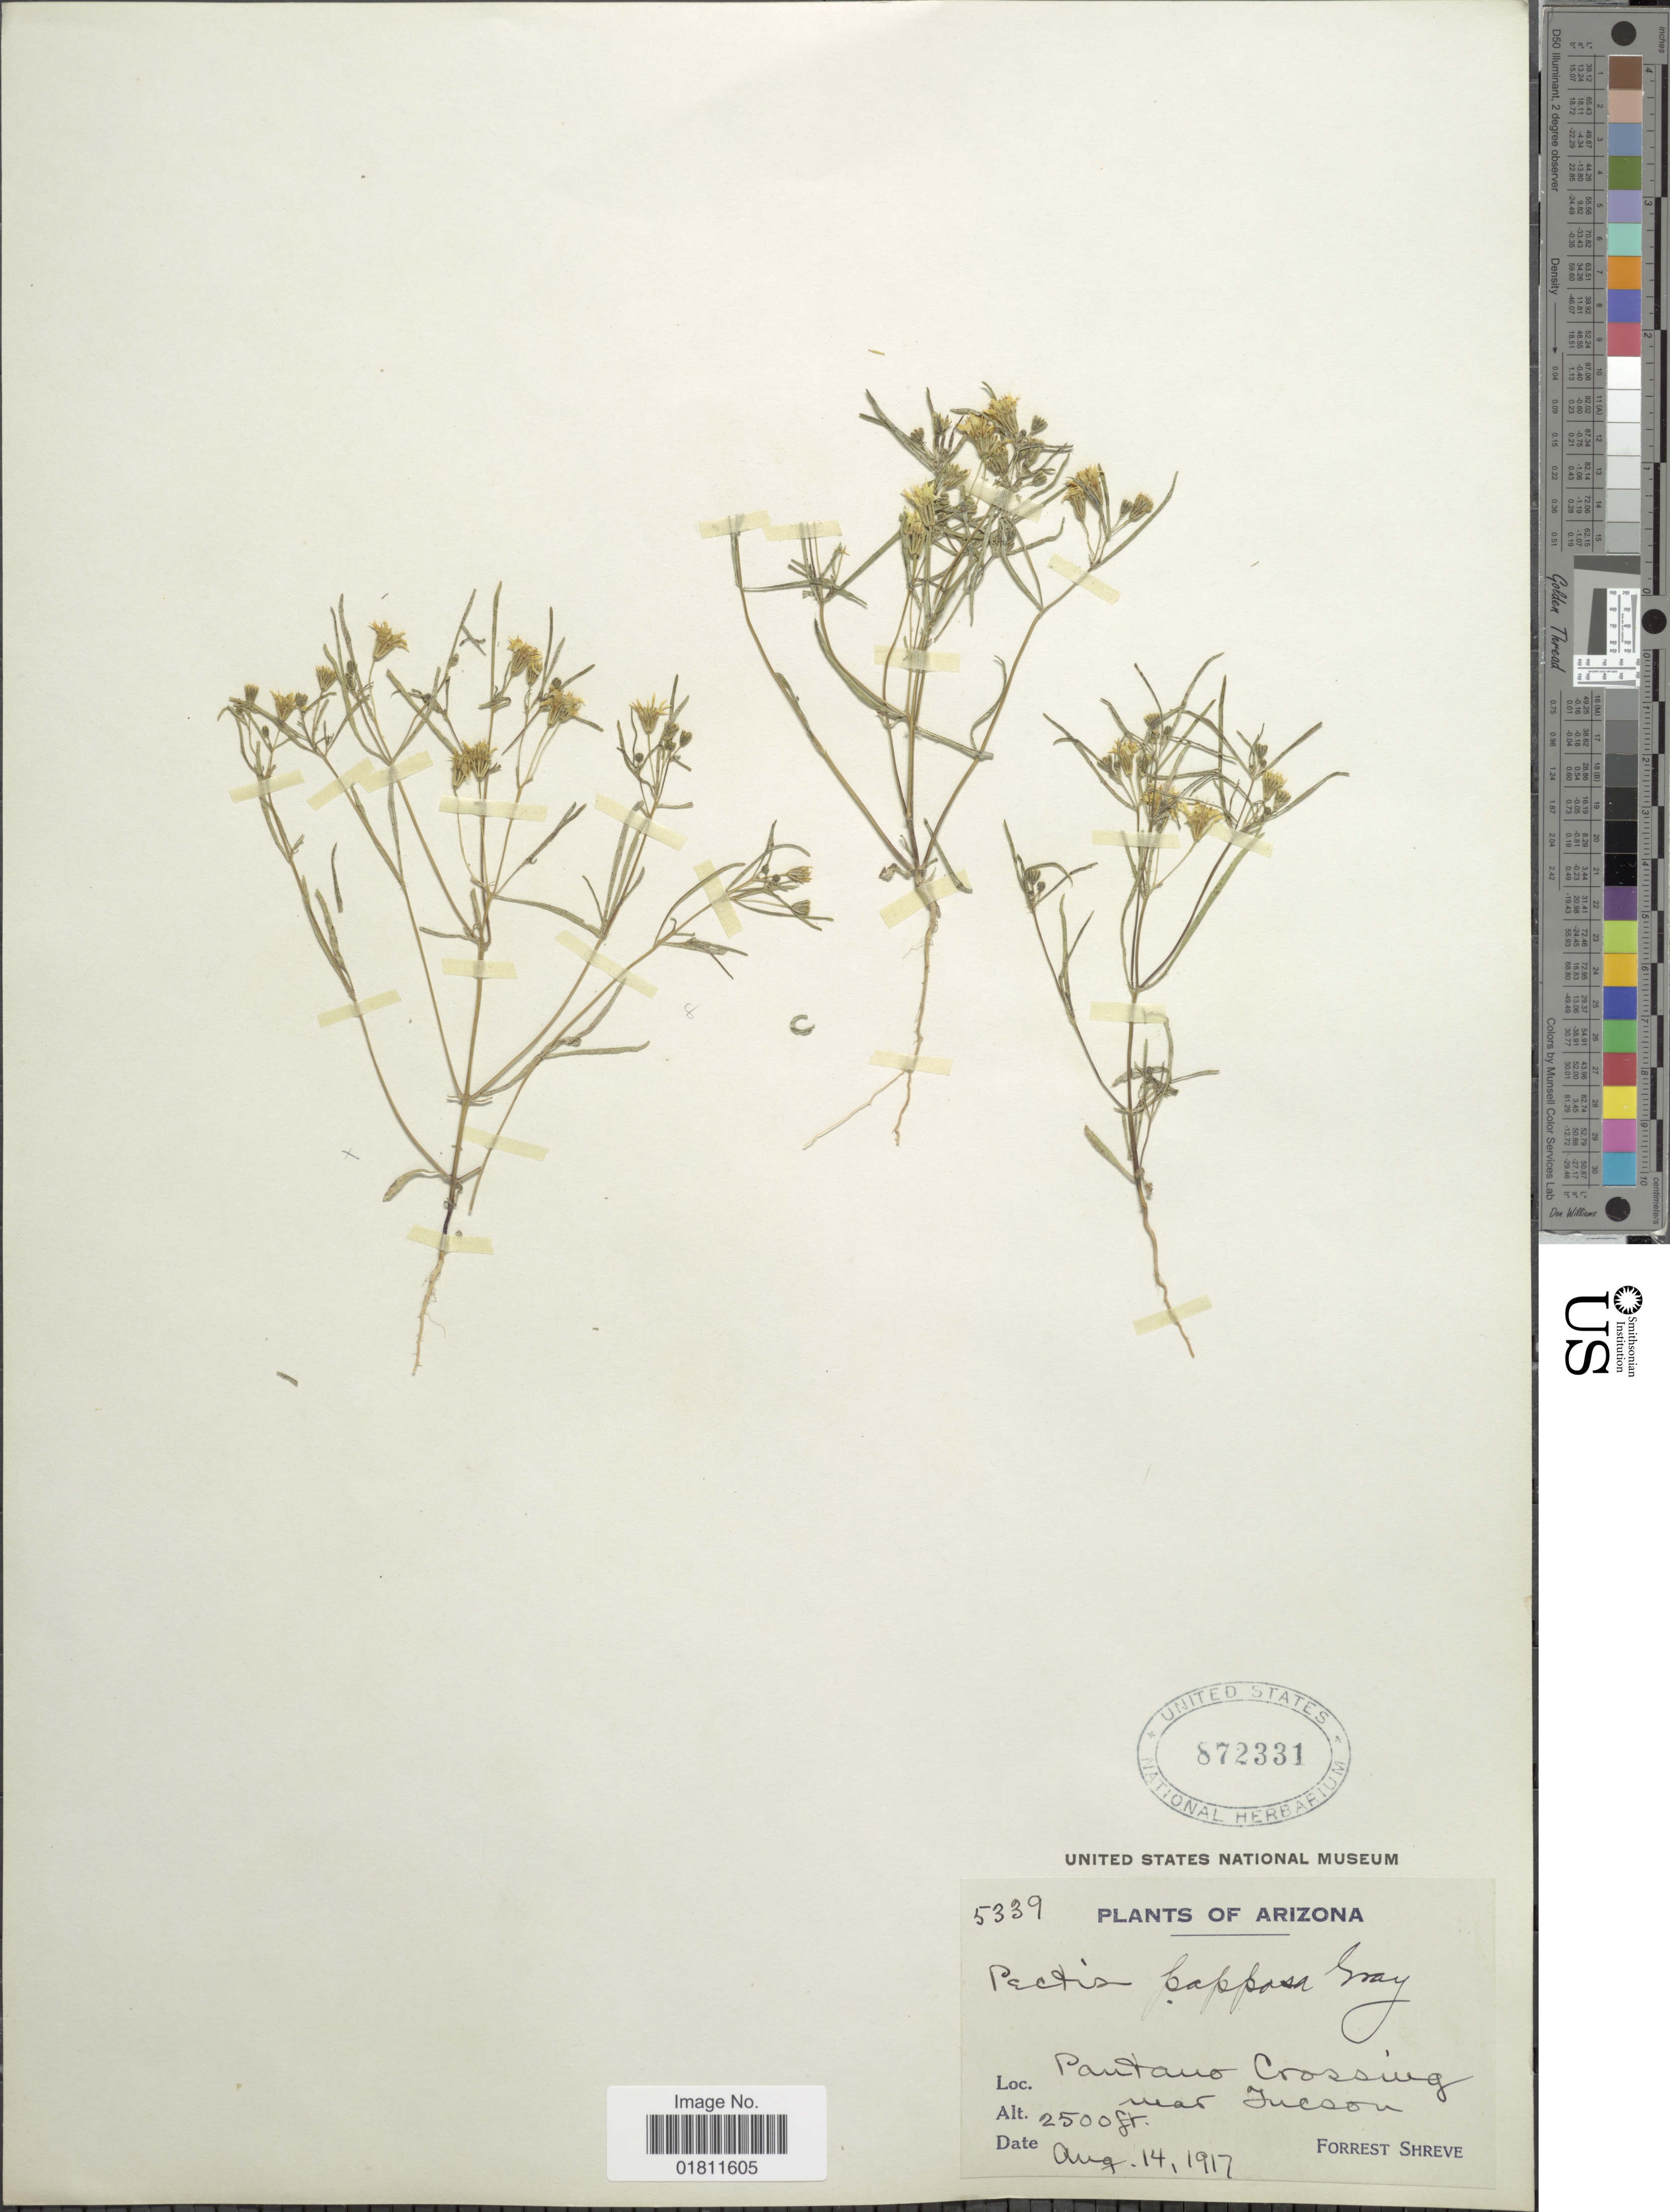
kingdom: Plantae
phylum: Tracheophyta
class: Magnoliopsida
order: Asterales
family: Asteraceae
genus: Pectis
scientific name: Pectis papposa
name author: Harv. & A. Gray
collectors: F. Shreve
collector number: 5339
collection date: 1917-08-14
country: United States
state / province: Arizona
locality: Pantano Crossing near Tucson.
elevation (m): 762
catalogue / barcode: US 872331